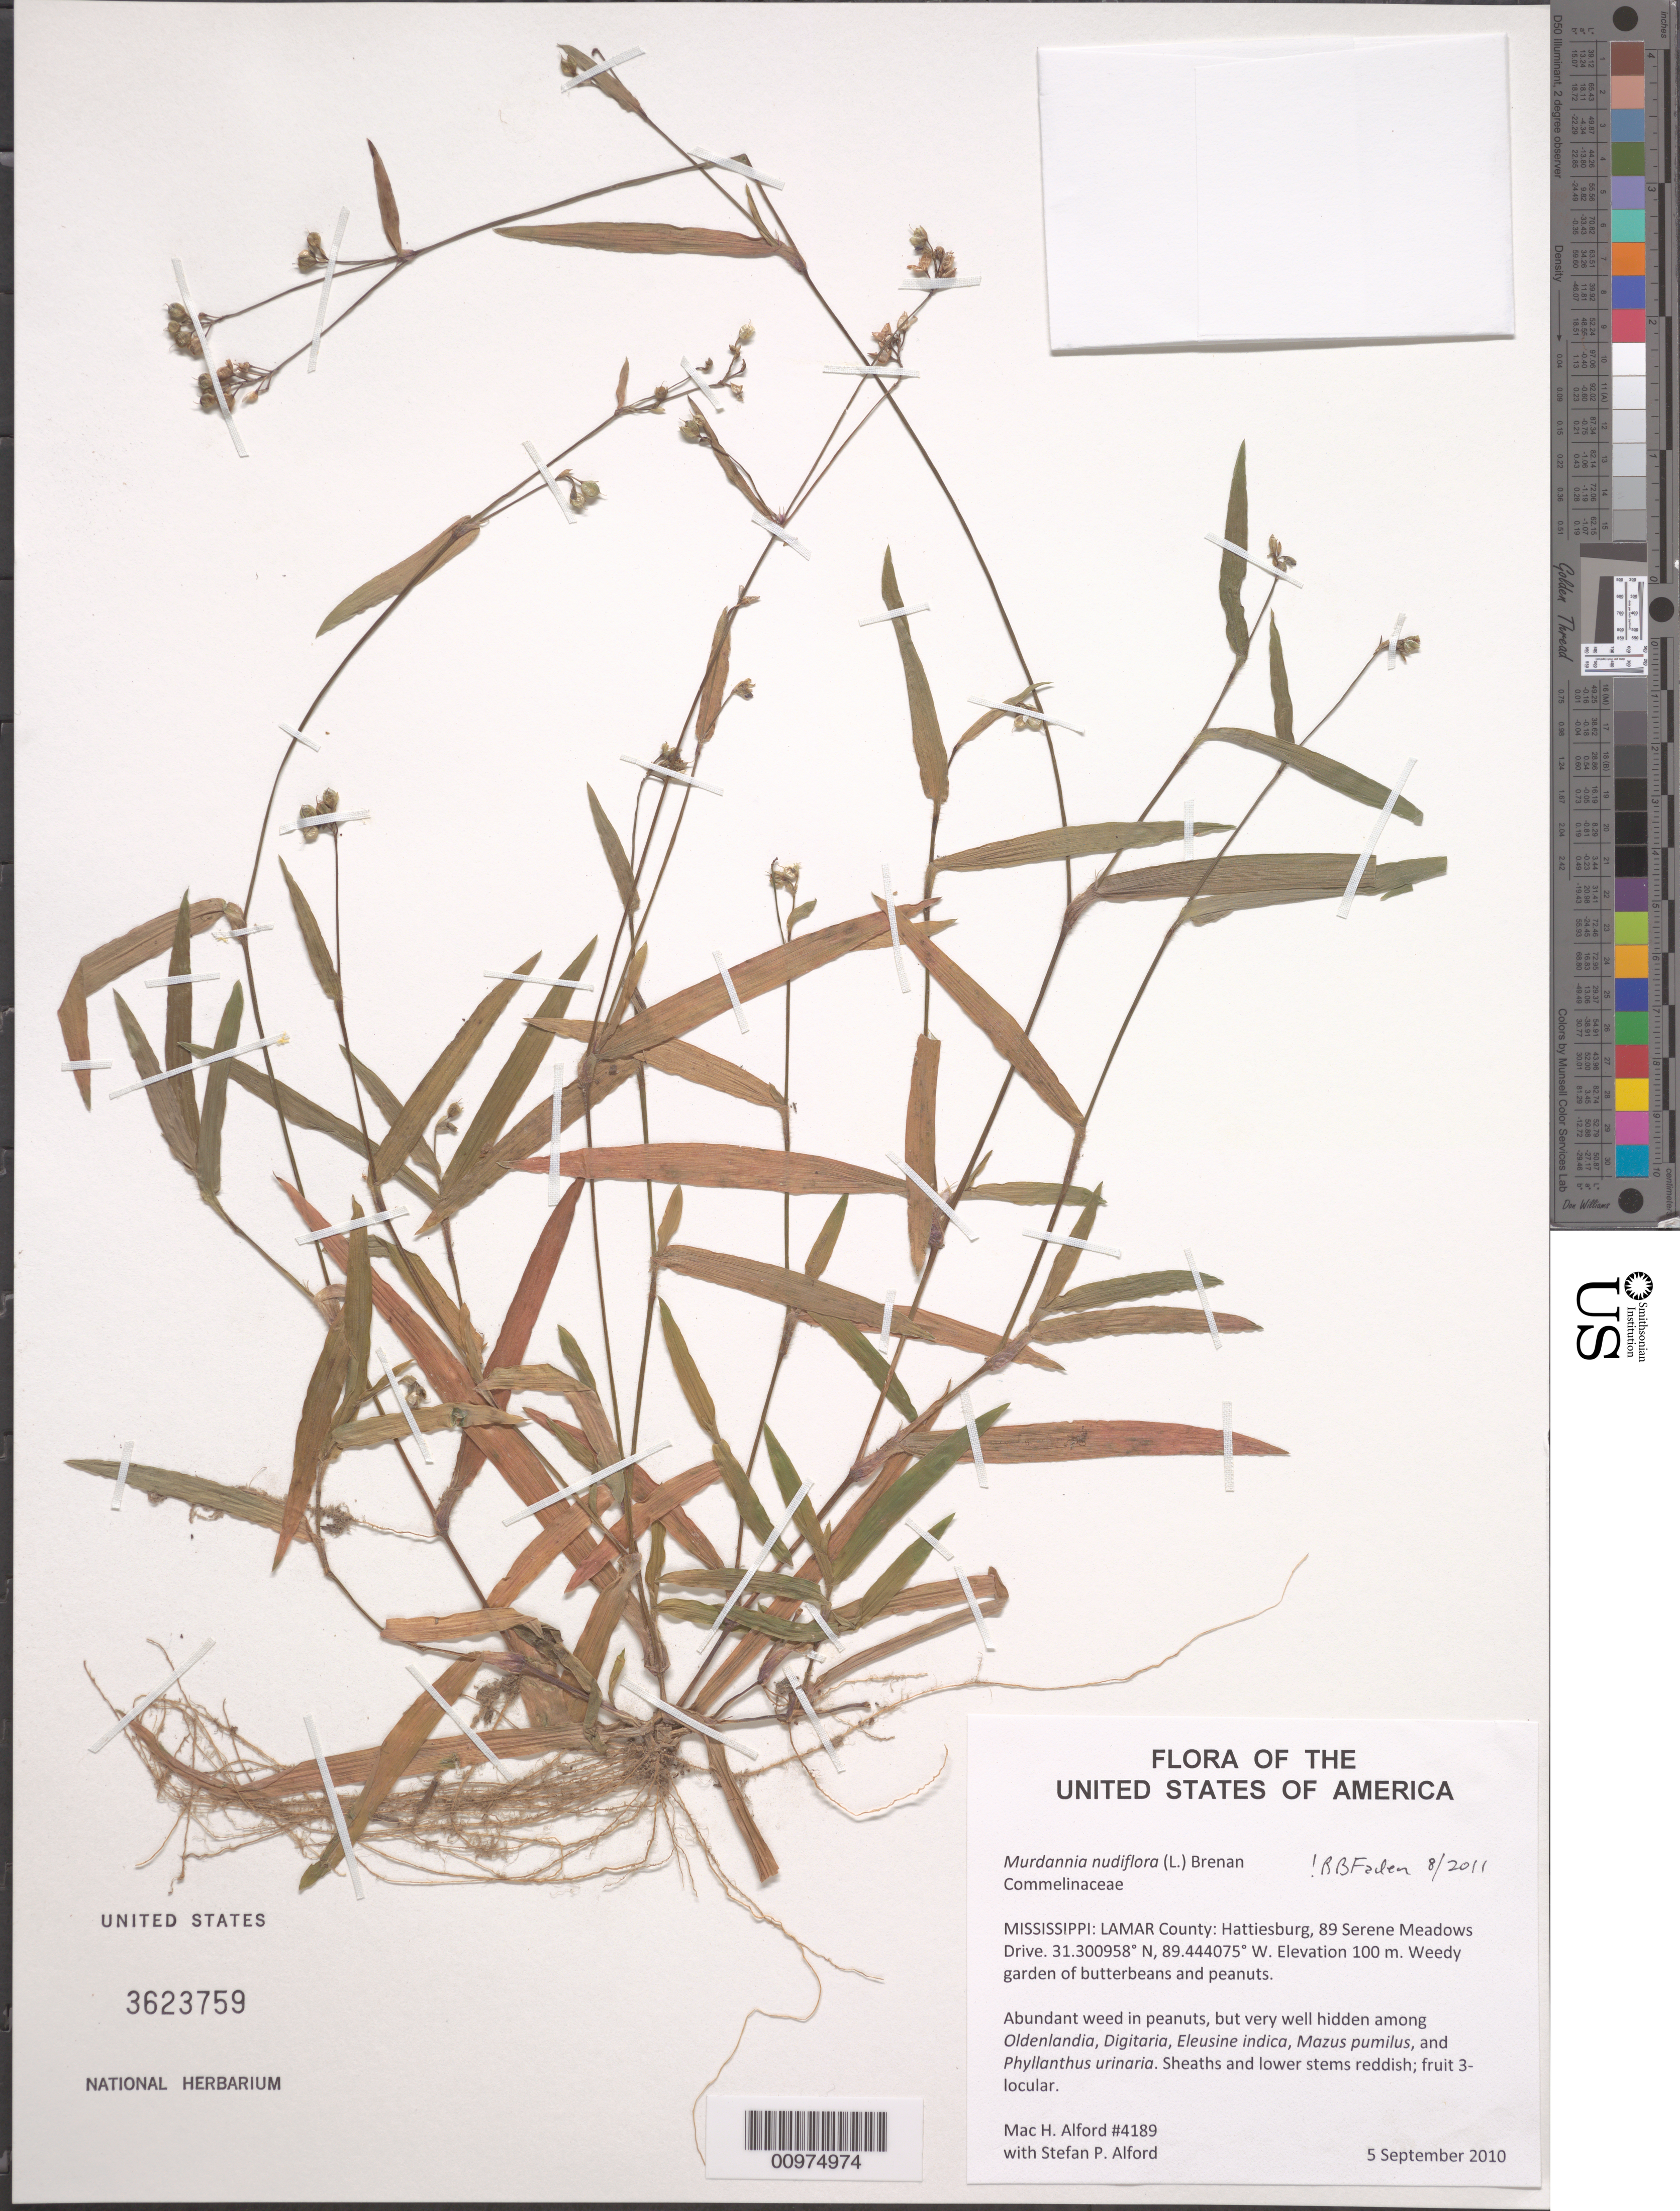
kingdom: Plantae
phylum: Tracheophyta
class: Liliopsida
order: Commelinales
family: Commelinaceae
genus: Murdannia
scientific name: Murdannia nudiflora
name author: (L.) Brenan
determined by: Faden, Robert B., (US), Smithsonian Institution - National Museum of Natural History (UNITED STATES)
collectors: M. H. Alford & S. Alford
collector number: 4189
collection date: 2010-09-05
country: United States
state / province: Mississippi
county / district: Lamar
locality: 89 Serene Meadows Drive.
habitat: Weedy garden of butterbeans and peanuts.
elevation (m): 100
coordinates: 31.300958 n, 89.444075 w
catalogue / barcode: US 3623759